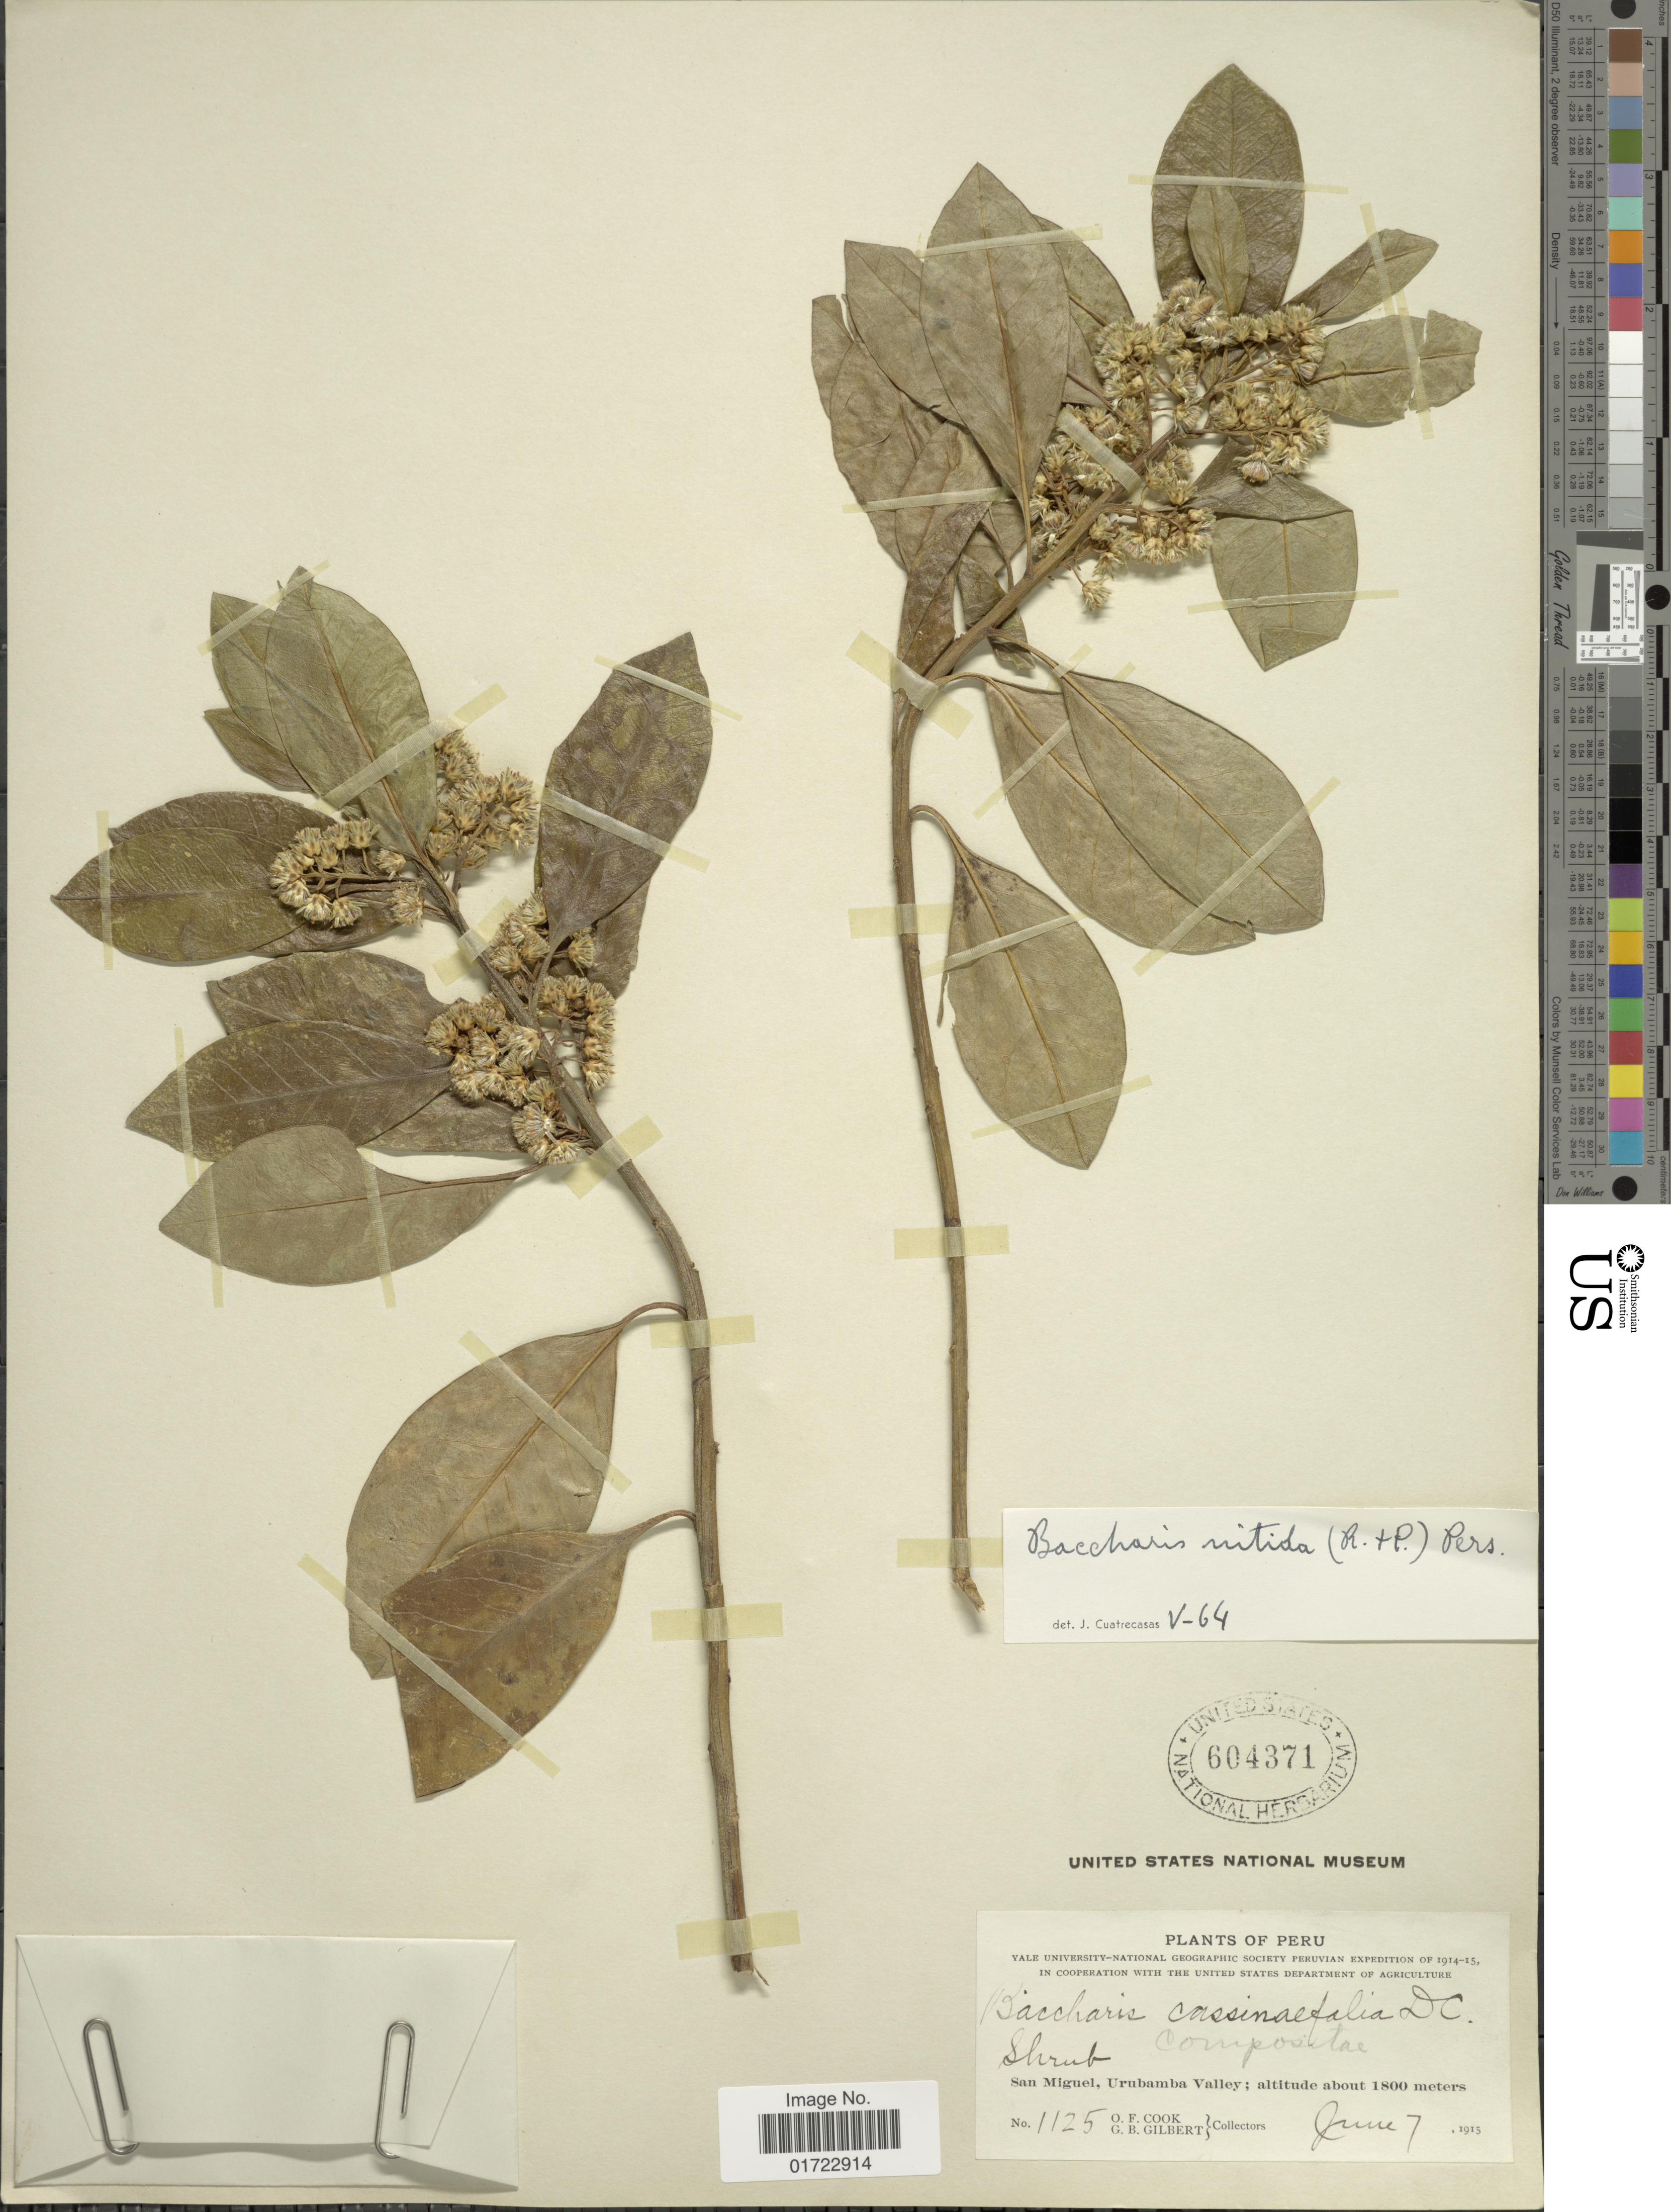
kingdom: Plantae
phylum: Tracheophyta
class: Magnoliopsida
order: Asterales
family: Asteraceae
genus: Baccharis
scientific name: Baccharis nitida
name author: (Ruiz & Pav.) Pers.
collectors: O. F. Cook & G. B. Gilbert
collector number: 1125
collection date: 1915-06-07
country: Peru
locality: San Miguel, Urubamba Valley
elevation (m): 1800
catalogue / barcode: US 604371